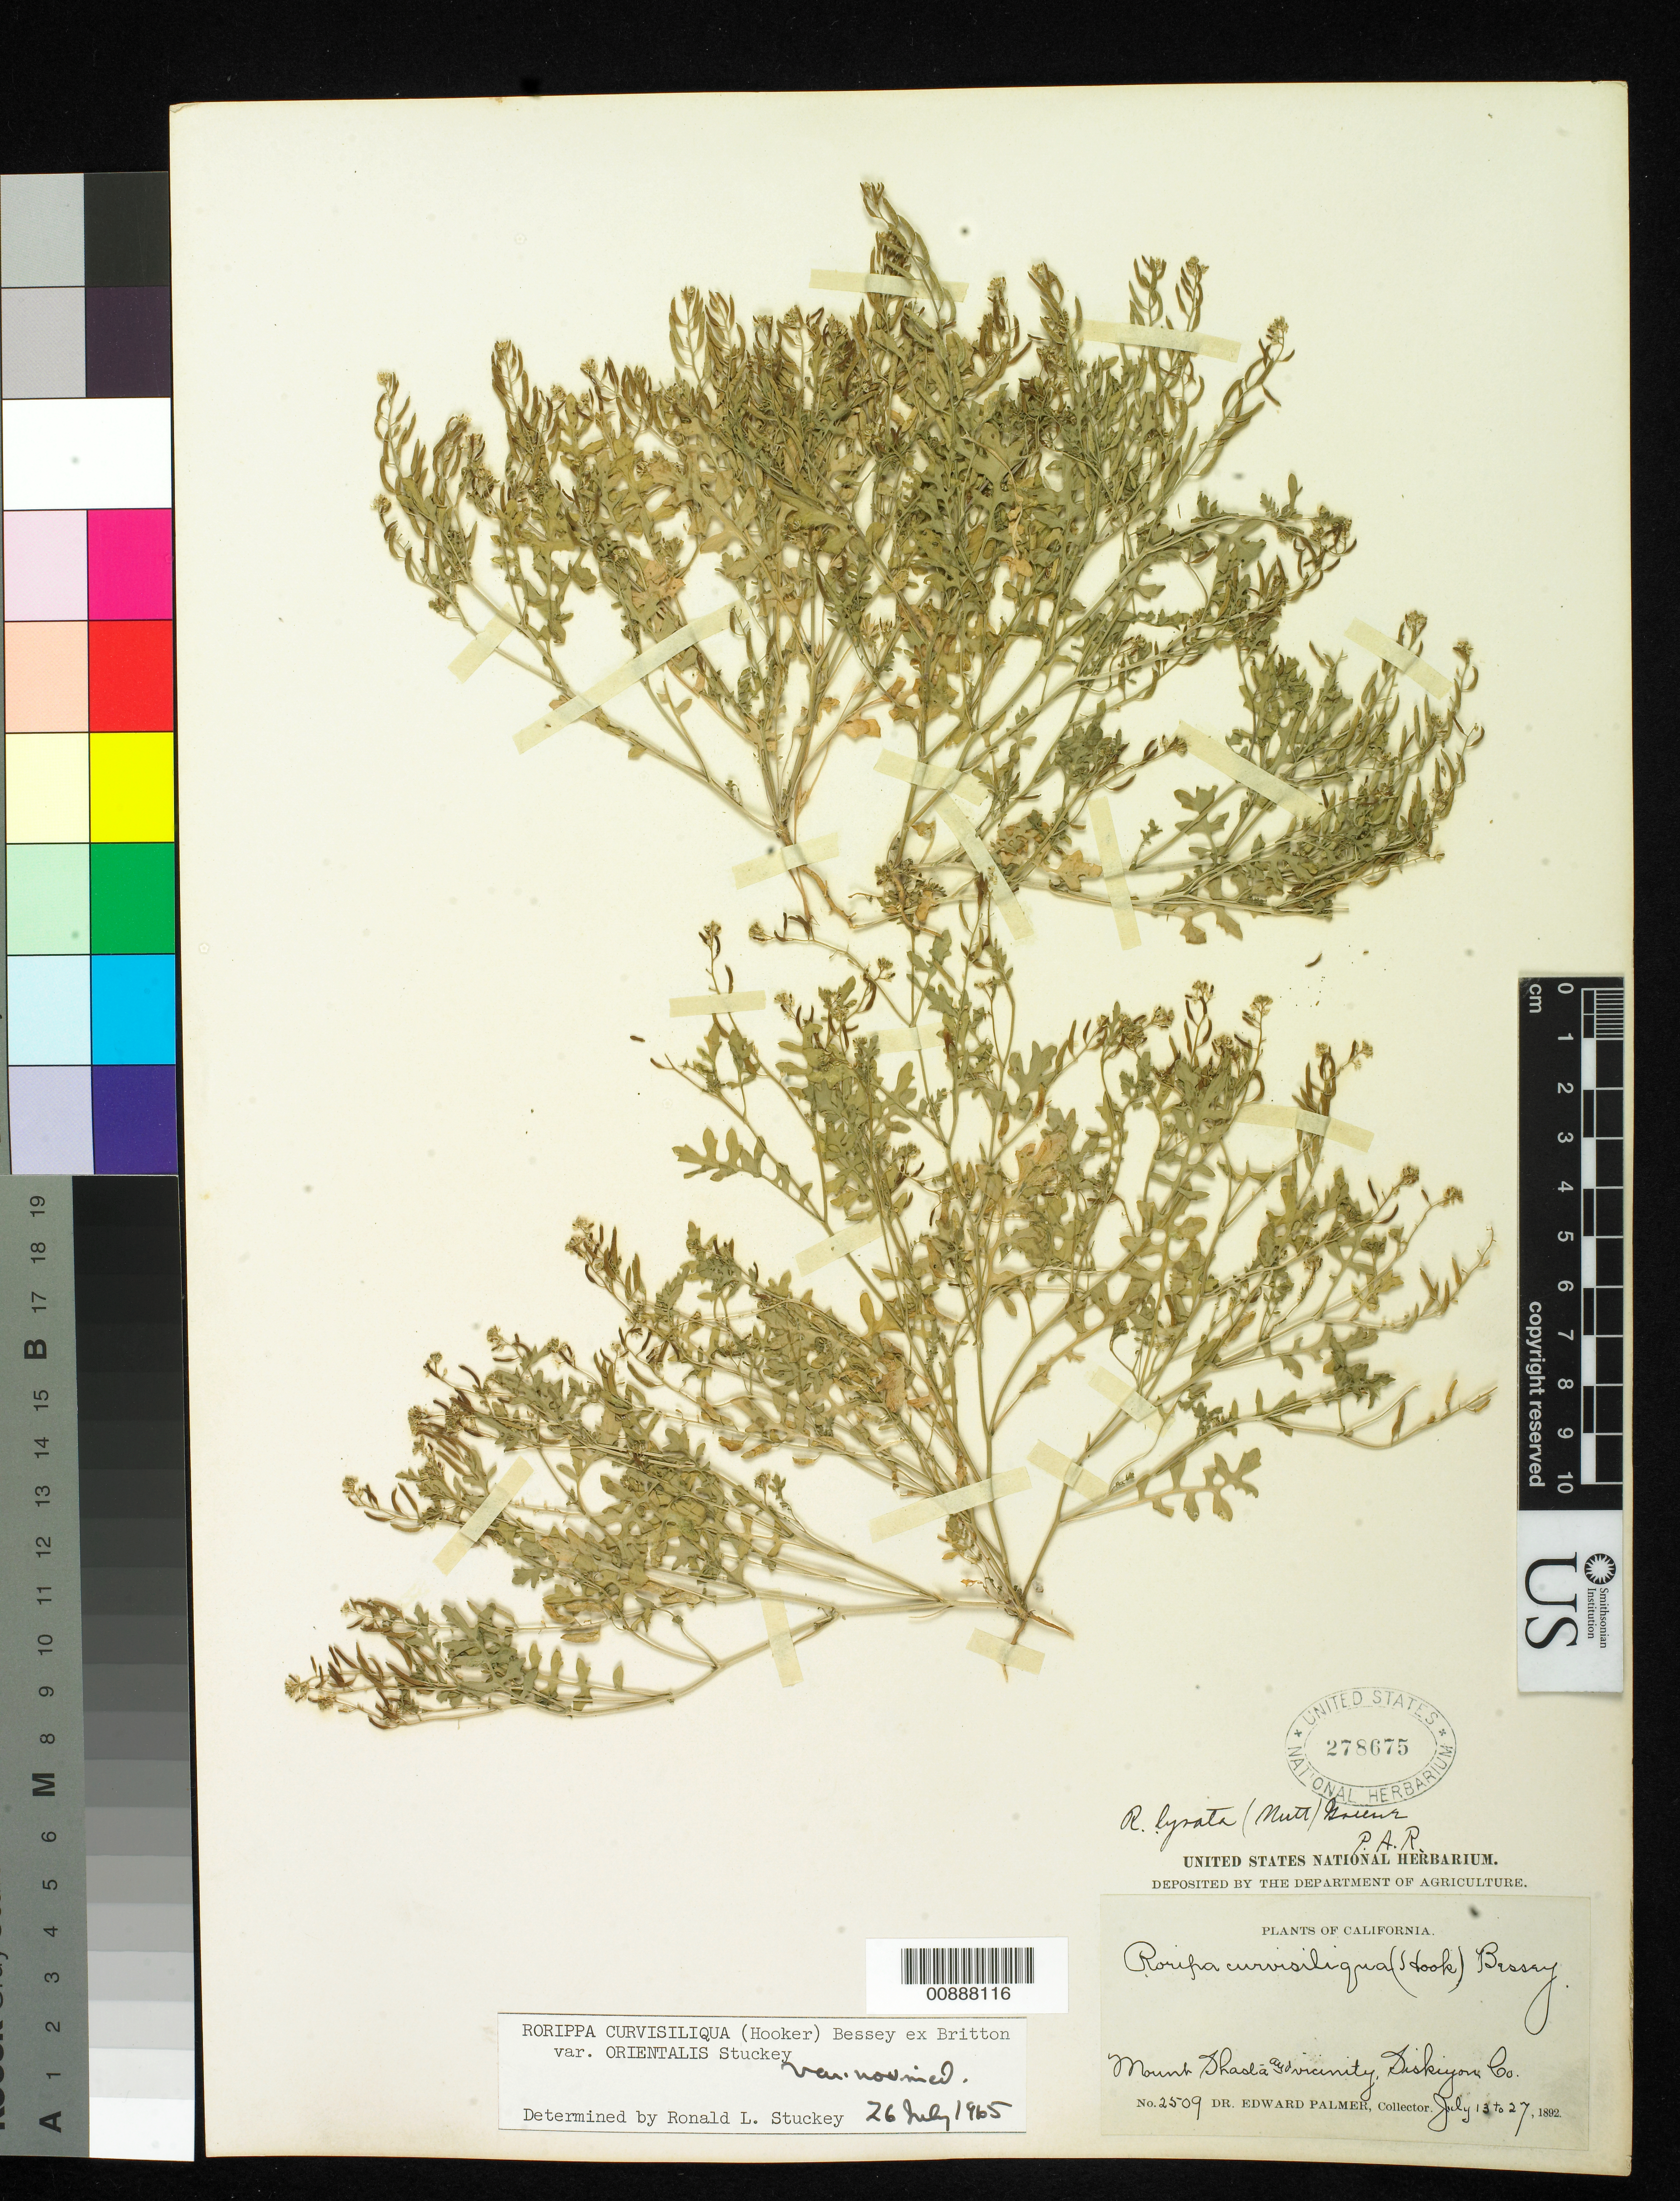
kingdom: Plantae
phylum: Tracheophyta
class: Magnoliopsida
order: Brassicales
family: Brassicaceae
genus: Rorippa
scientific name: Rorippa curvisiliqua var. orientalis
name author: Stuckey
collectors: E. Palmer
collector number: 2509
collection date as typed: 13 Jul 1892 to 27 Jul 1892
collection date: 1892-07-13/1892-07-27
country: United States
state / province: California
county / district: Siskiyou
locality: Mount Shasta and vicinity, Siskiyou County, California.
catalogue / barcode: US 278675